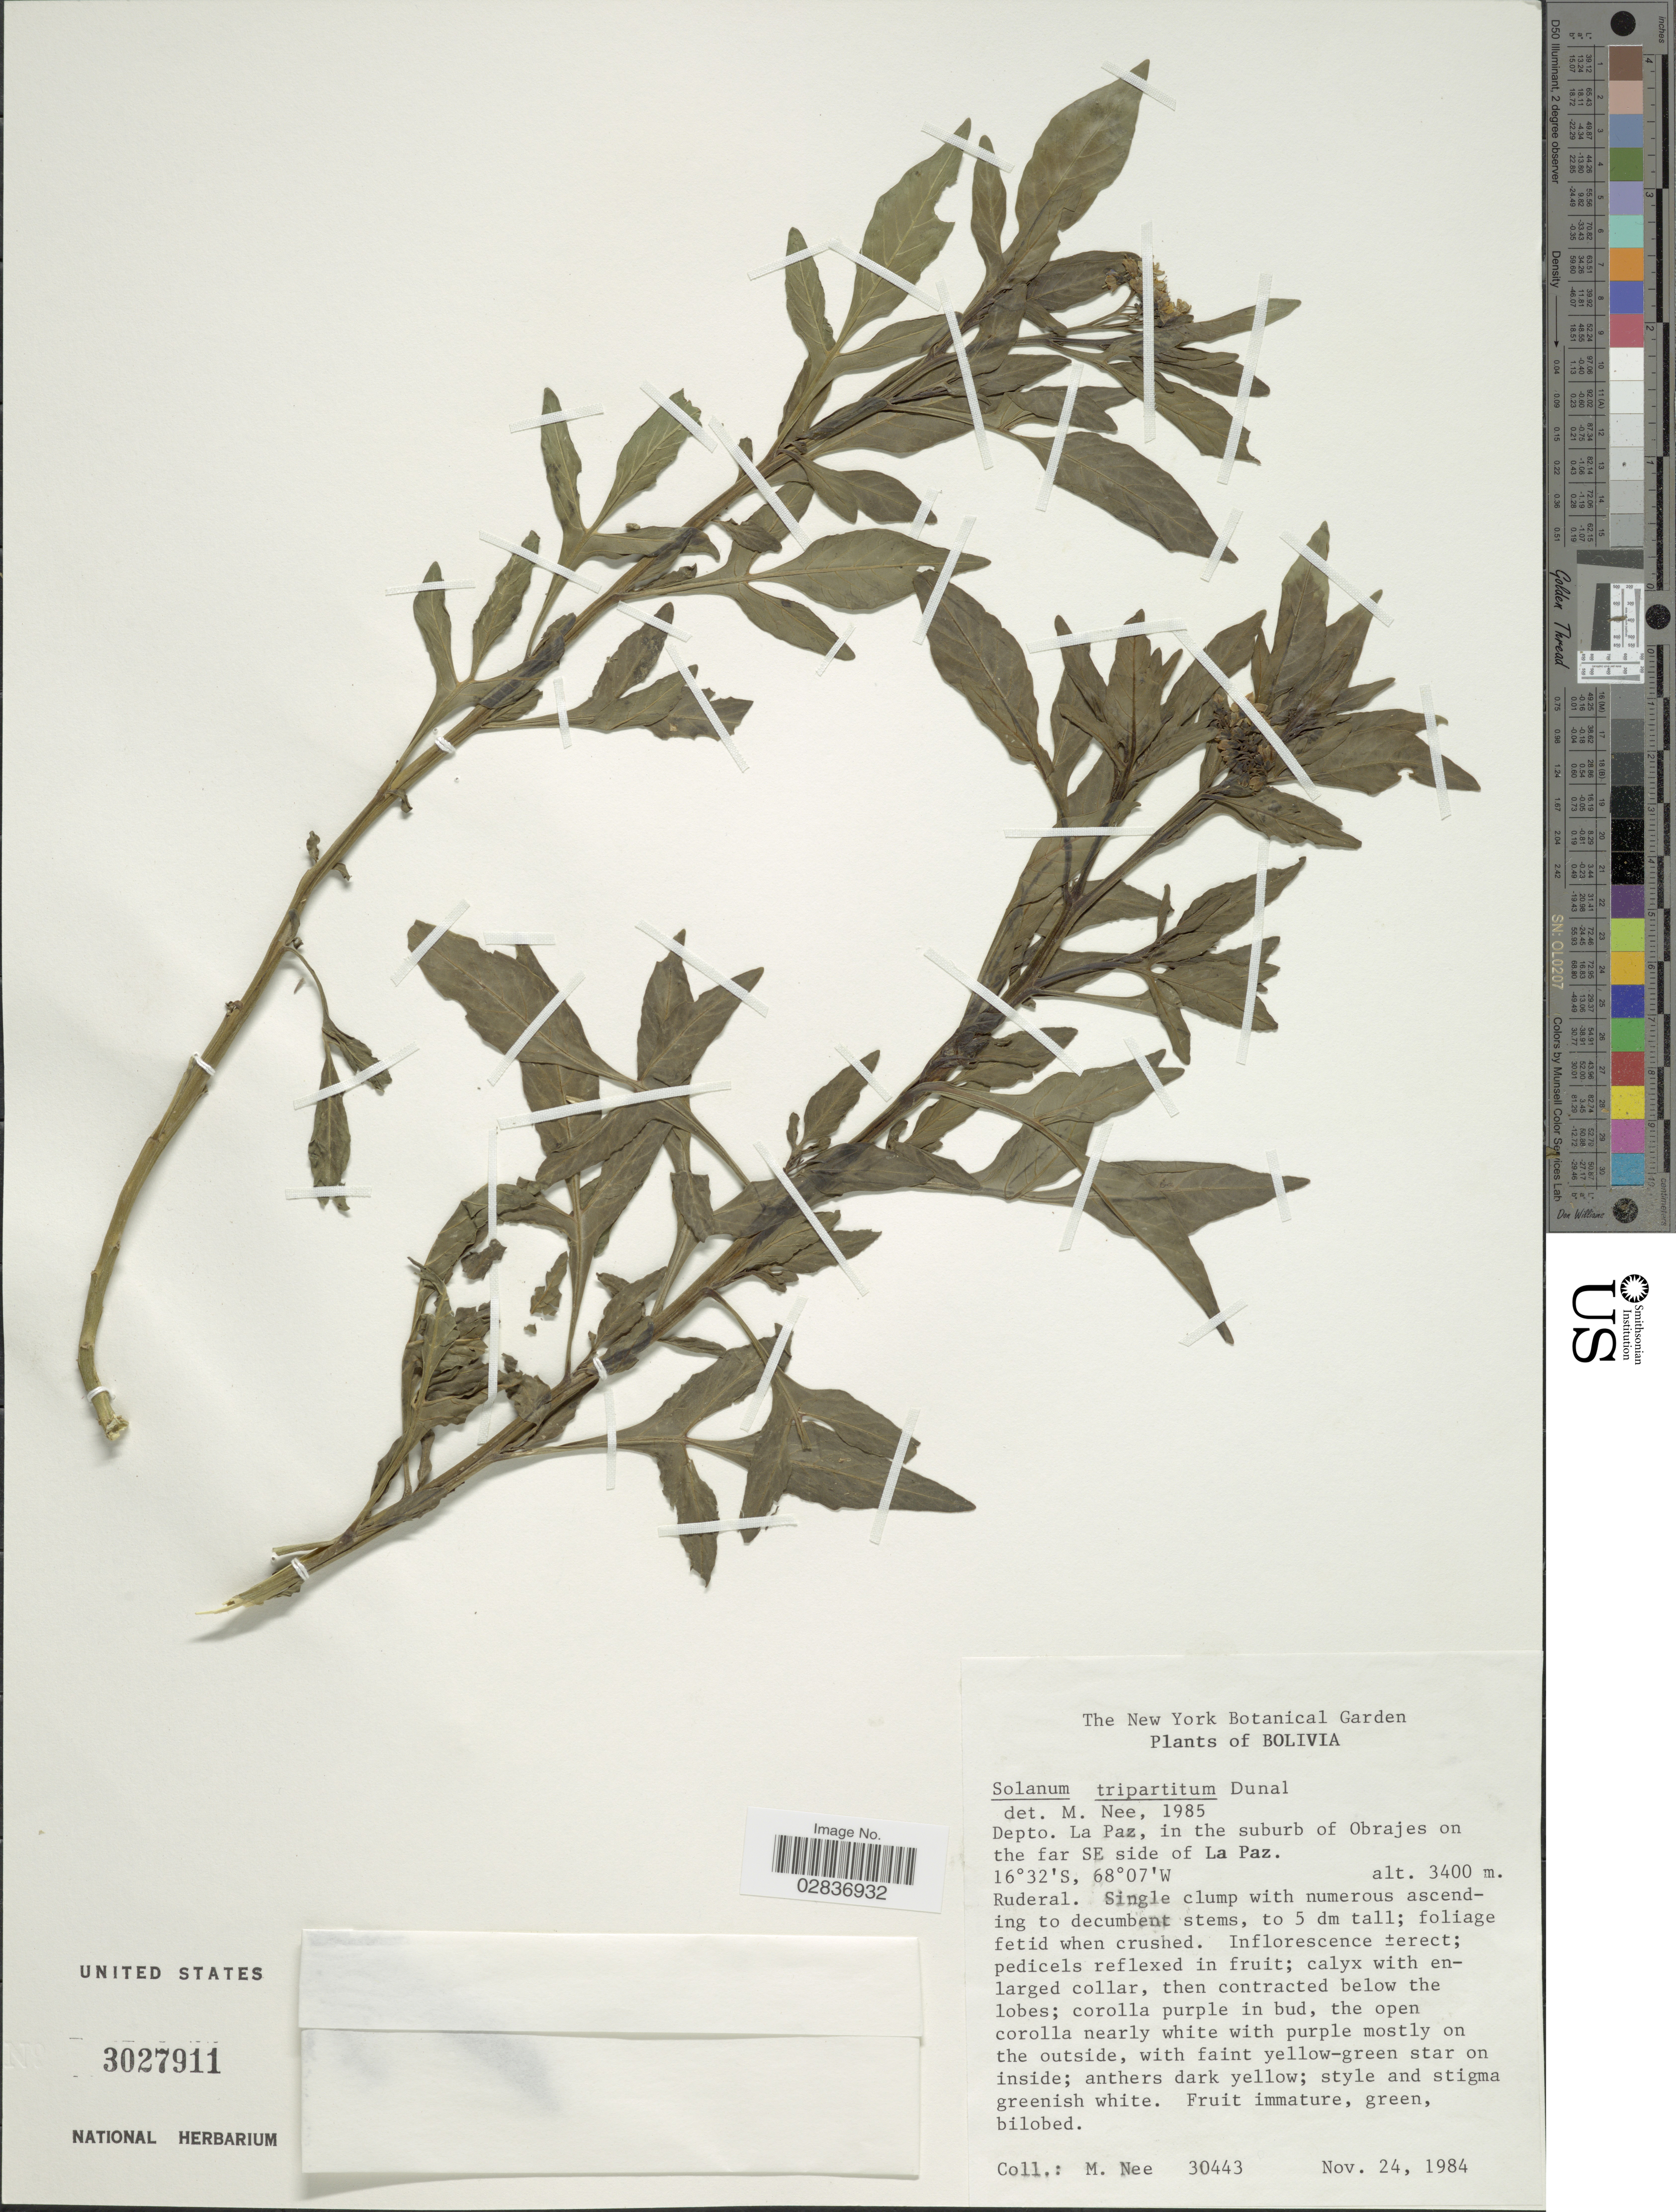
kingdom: Plantae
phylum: Tracheophyta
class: Magnoliopsida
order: Solanales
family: Solanaceae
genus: Solanum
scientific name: Solanum tripartitum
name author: Dunal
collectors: M. Nee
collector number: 30443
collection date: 1984-11-24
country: Bolivia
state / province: La Paz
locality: Depto. La Paz, in the suburb of Obrajes on the far SE side of La Paz.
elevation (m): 3400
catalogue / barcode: US 3027911